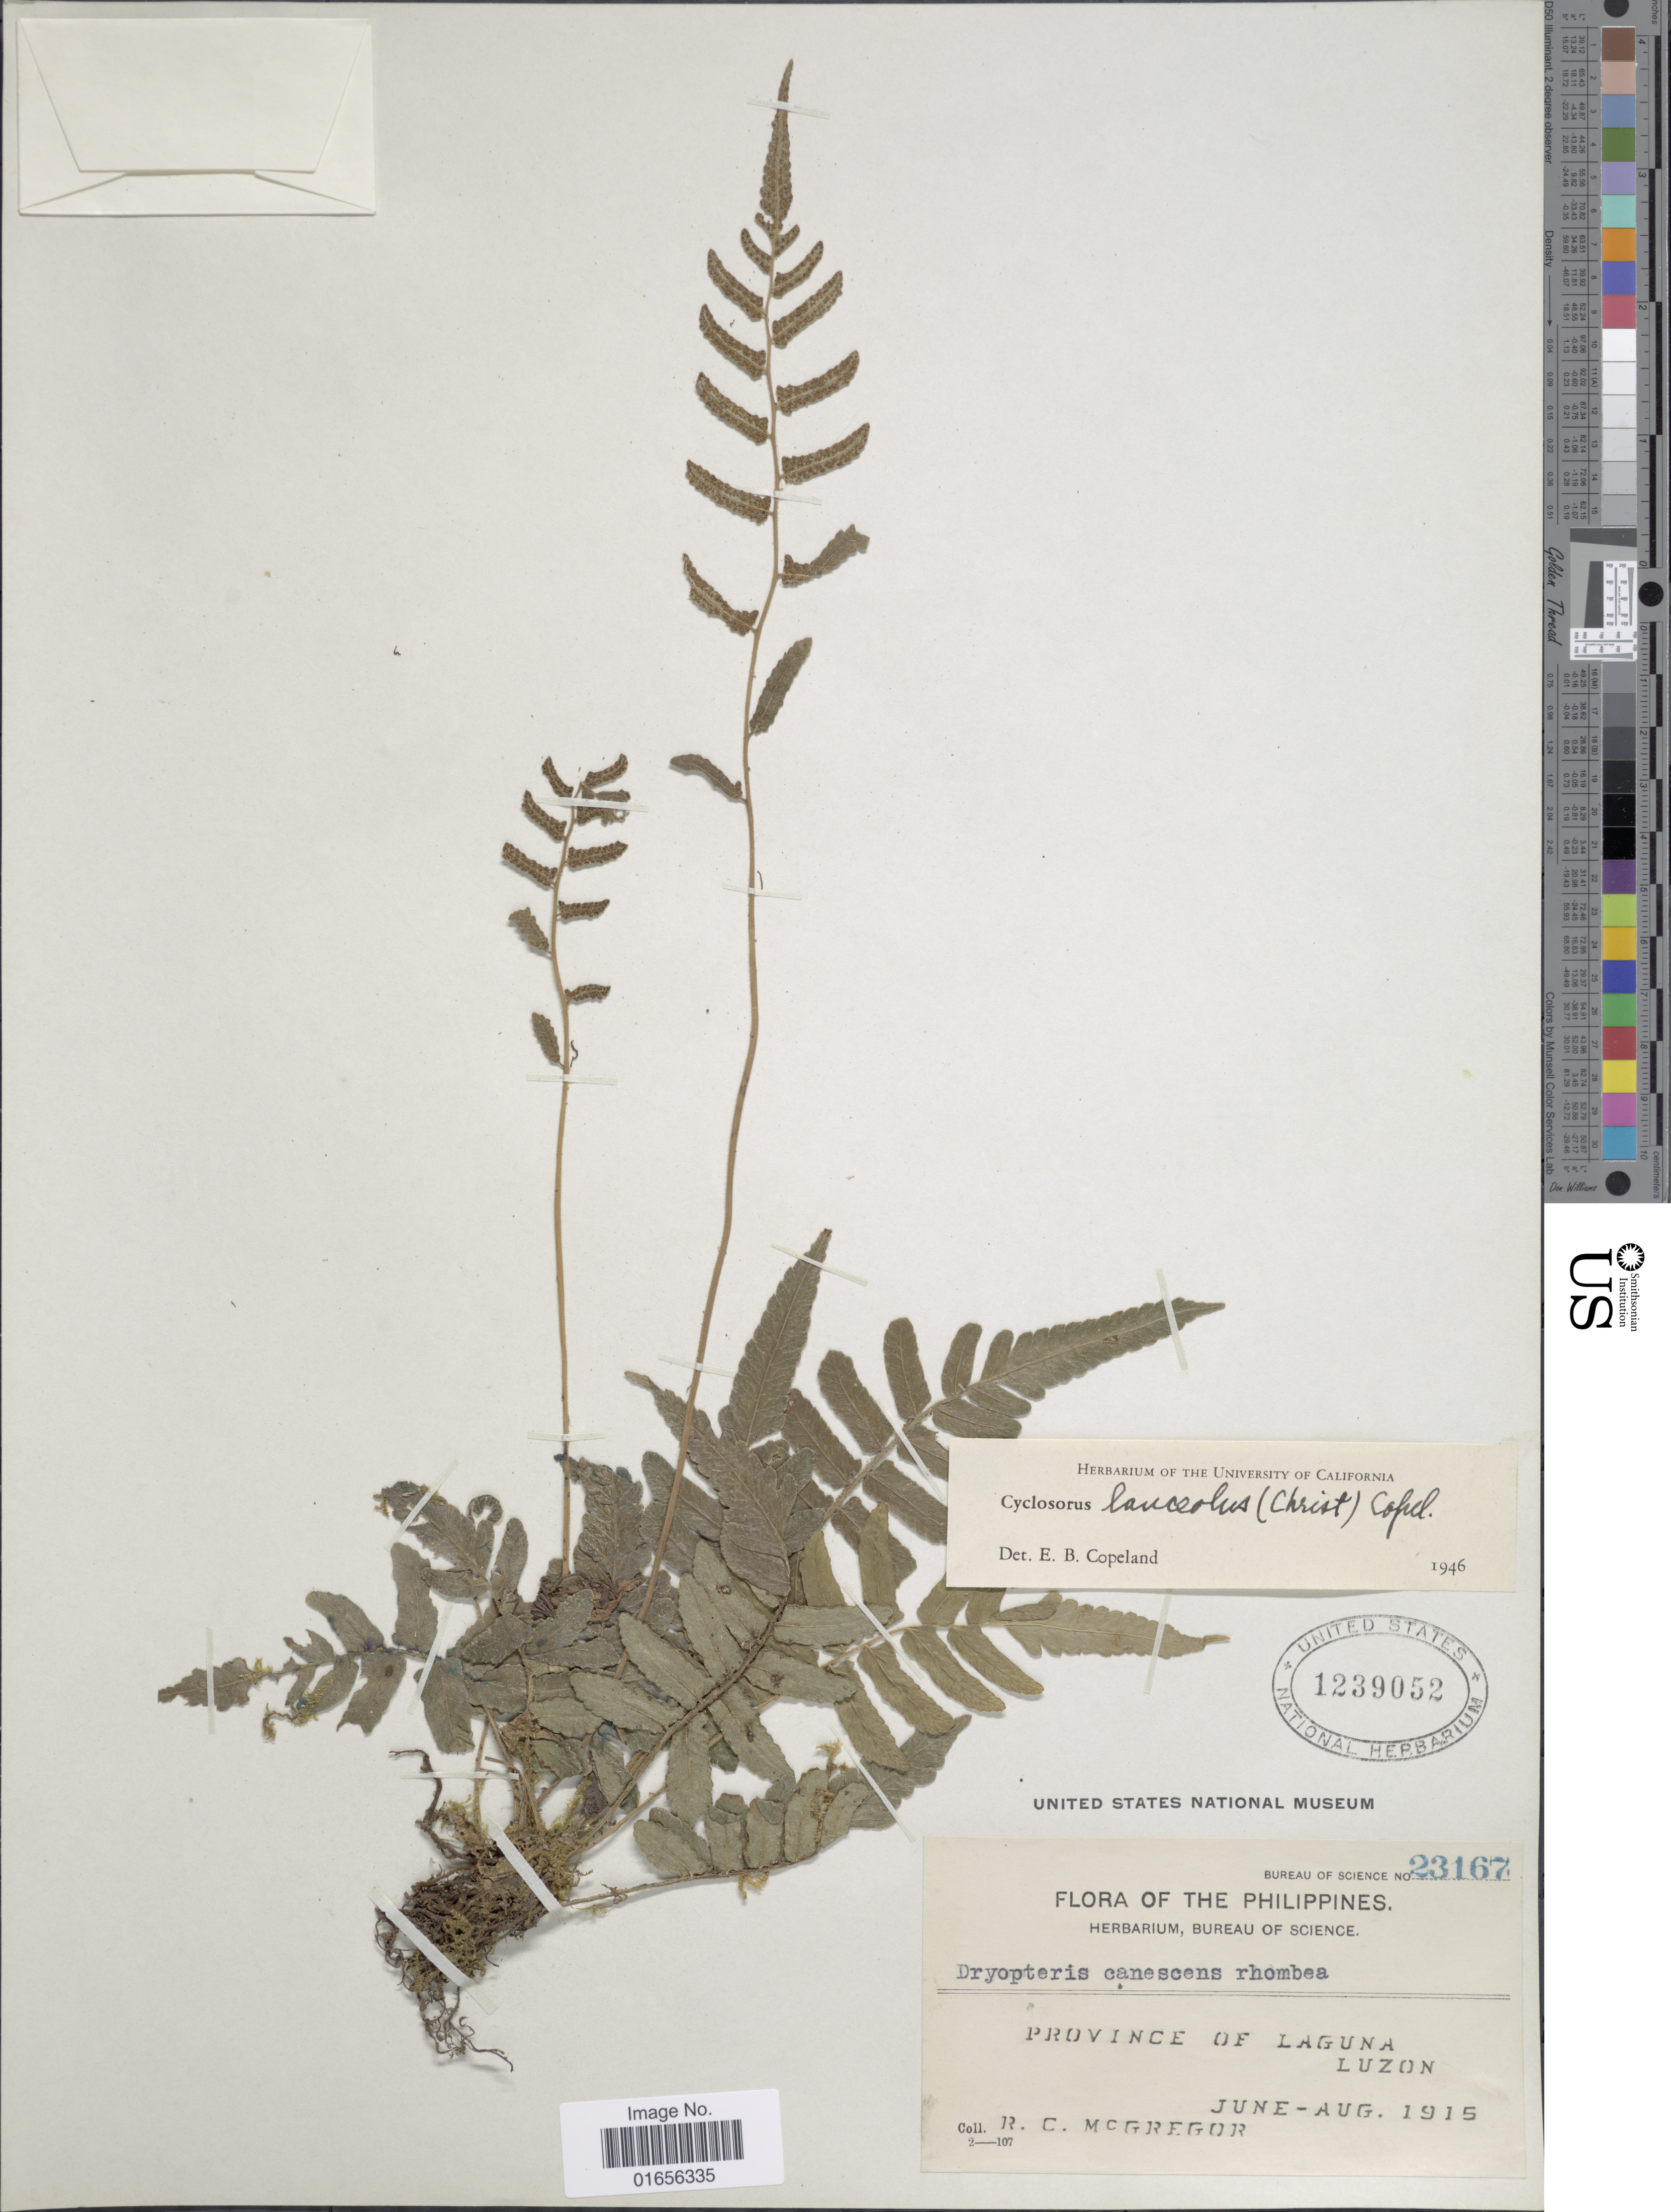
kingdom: Plantae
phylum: Tracheophyta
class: Polypodiopsida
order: Polypodiales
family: Thelypteridaceae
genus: Pronephrium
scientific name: Pronephrium rhombeum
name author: (Christ) Holttum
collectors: R. C. McGregor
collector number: Bureau of Science 23167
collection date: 1915-06/1915-08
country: Philippines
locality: The Philippines, Province of Laguna, Luzon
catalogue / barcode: US 1239052